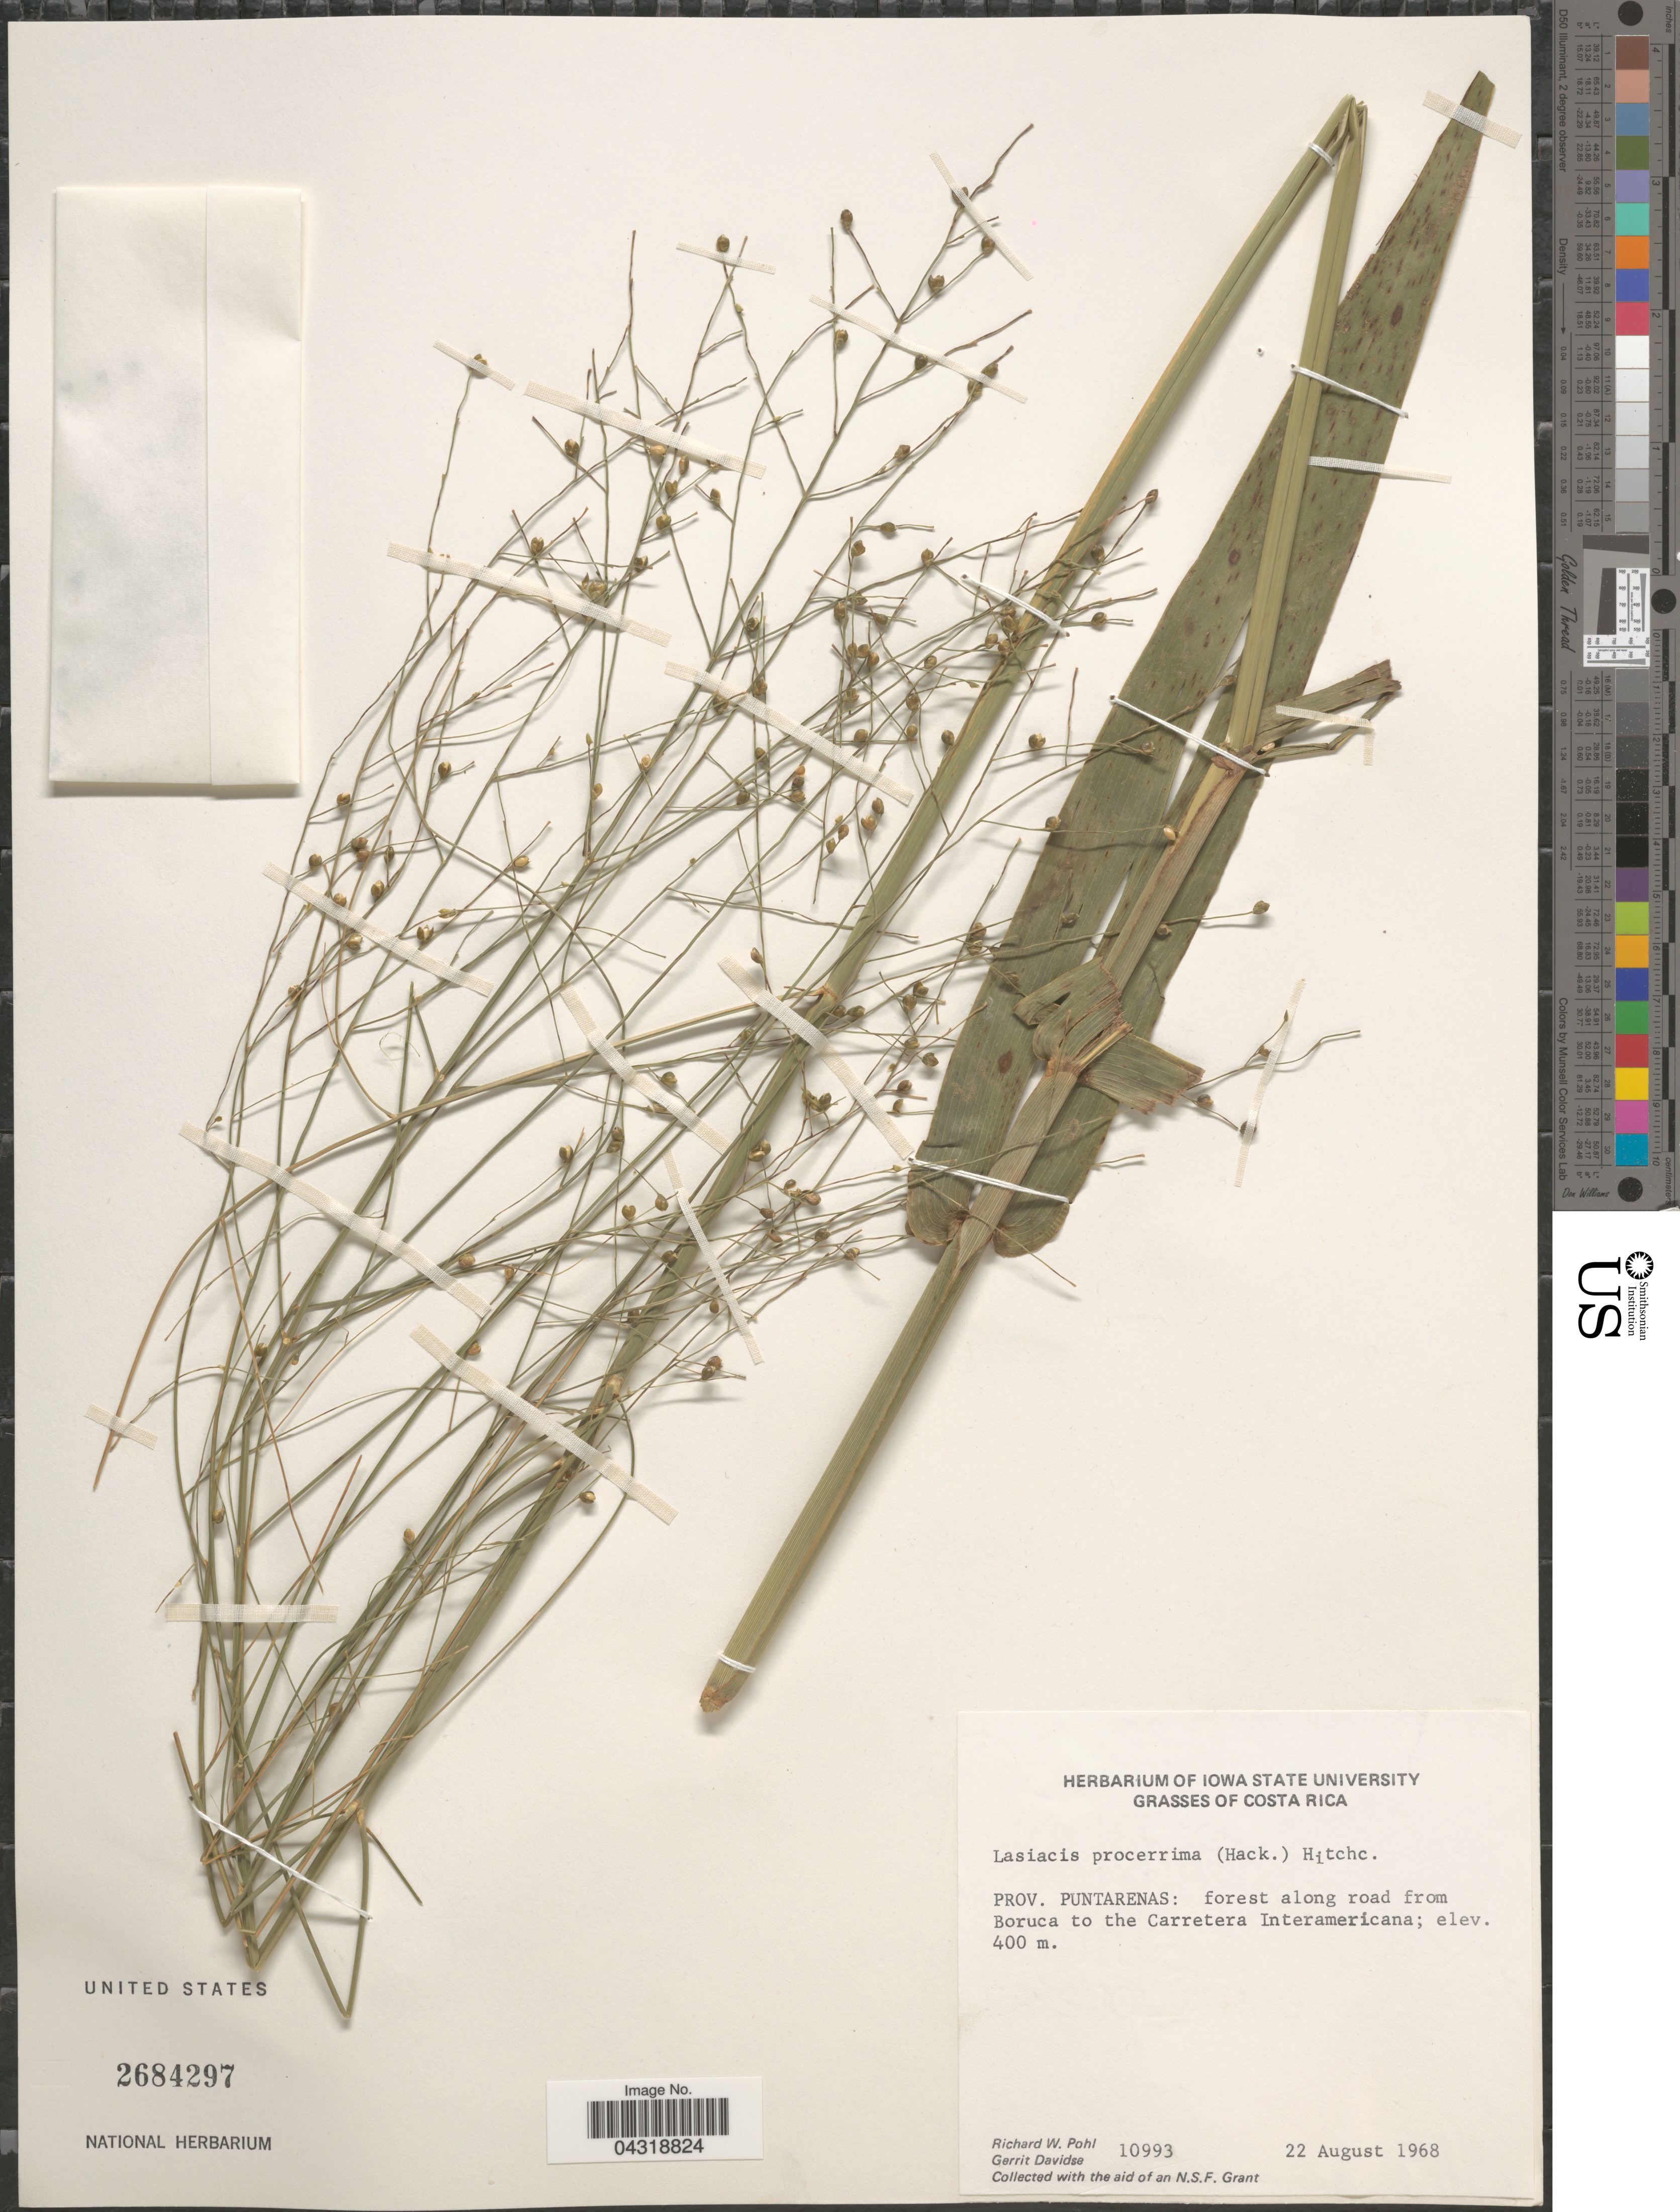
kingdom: Plantae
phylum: Tracheophyta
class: Liliopsida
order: Poales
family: Poaceae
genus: Lasiacis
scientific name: Lasiacis procerrima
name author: (Hack.) Hitchc.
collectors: R. W. Pohl & G. Davidse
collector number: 10993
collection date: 1968-08-22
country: Costa Rica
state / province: Puntarenas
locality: Forest along road from Boruca to the Carretera Interamericana.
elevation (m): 400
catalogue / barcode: US 2684297